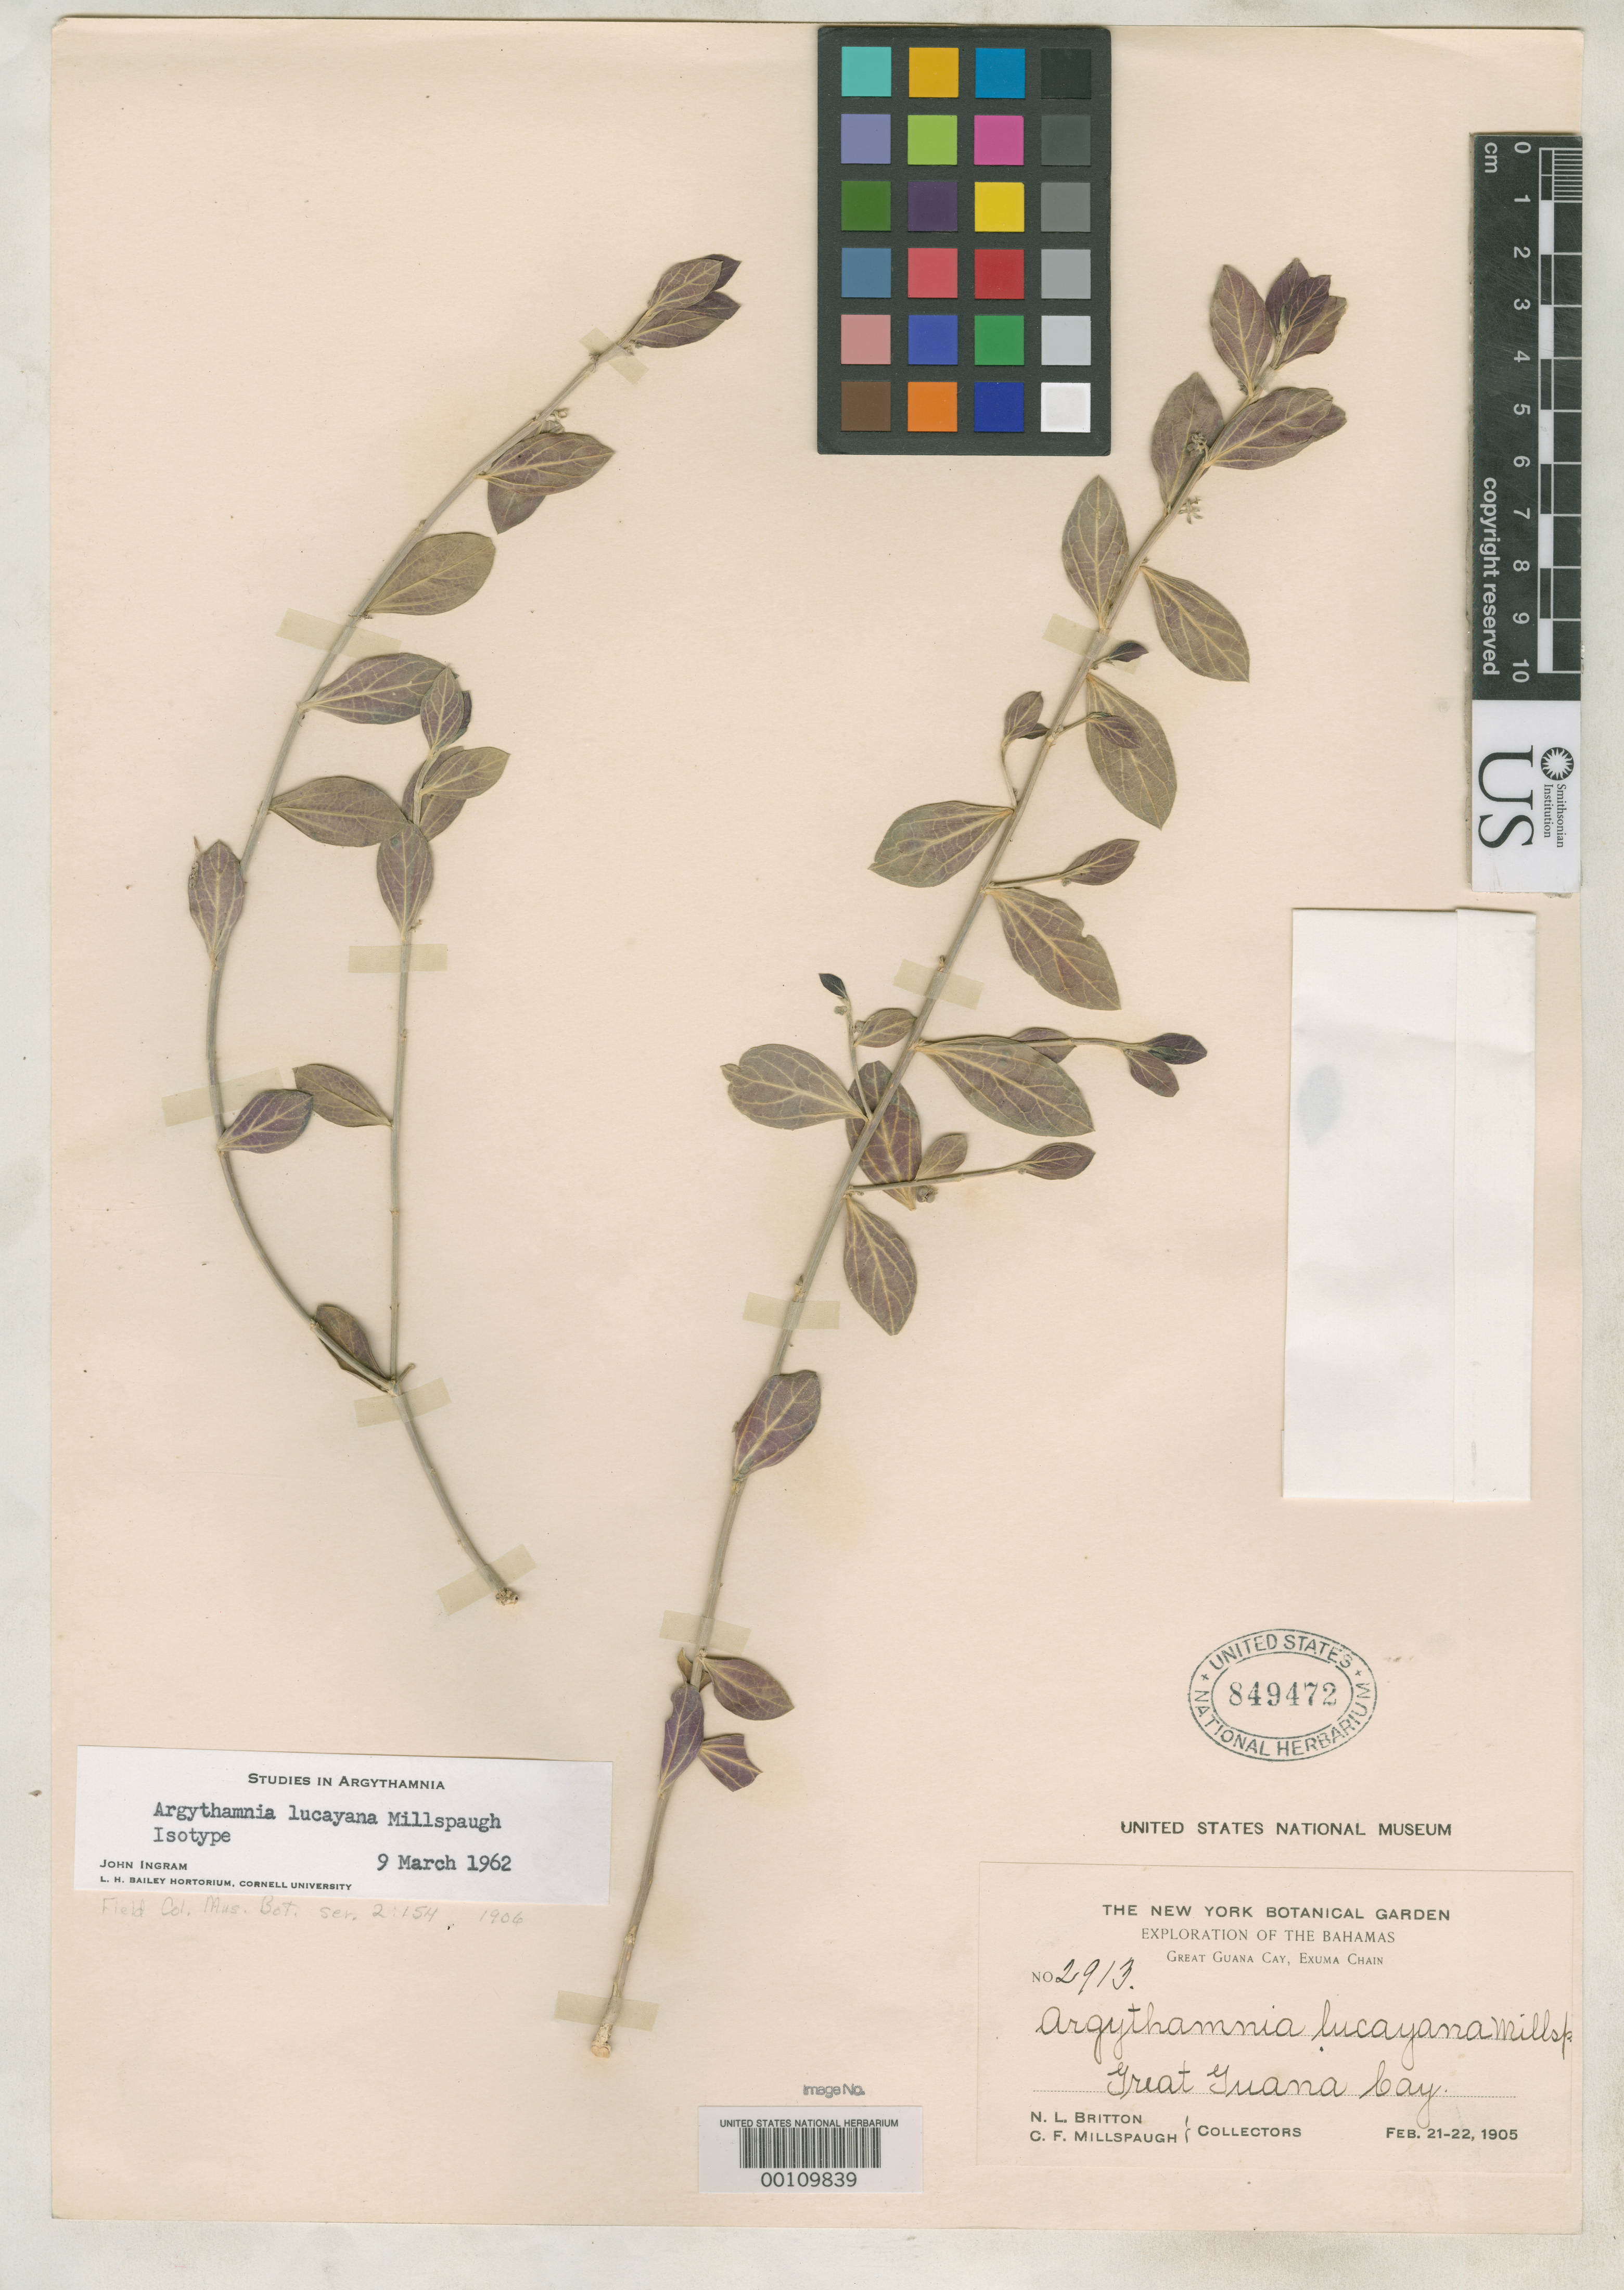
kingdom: Plantae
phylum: Tracheophyta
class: Magnoliopsida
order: Malpighiales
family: Euphorbiaceae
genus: Argythamnia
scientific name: Argythamnia lucayana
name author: Millsp.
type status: Isotype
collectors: N. Britton & C. F. Millspaugh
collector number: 2913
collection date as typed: Feb 1905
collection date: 1905-02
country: Bahamas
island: Great Guanacay Island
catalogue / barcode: US 849472